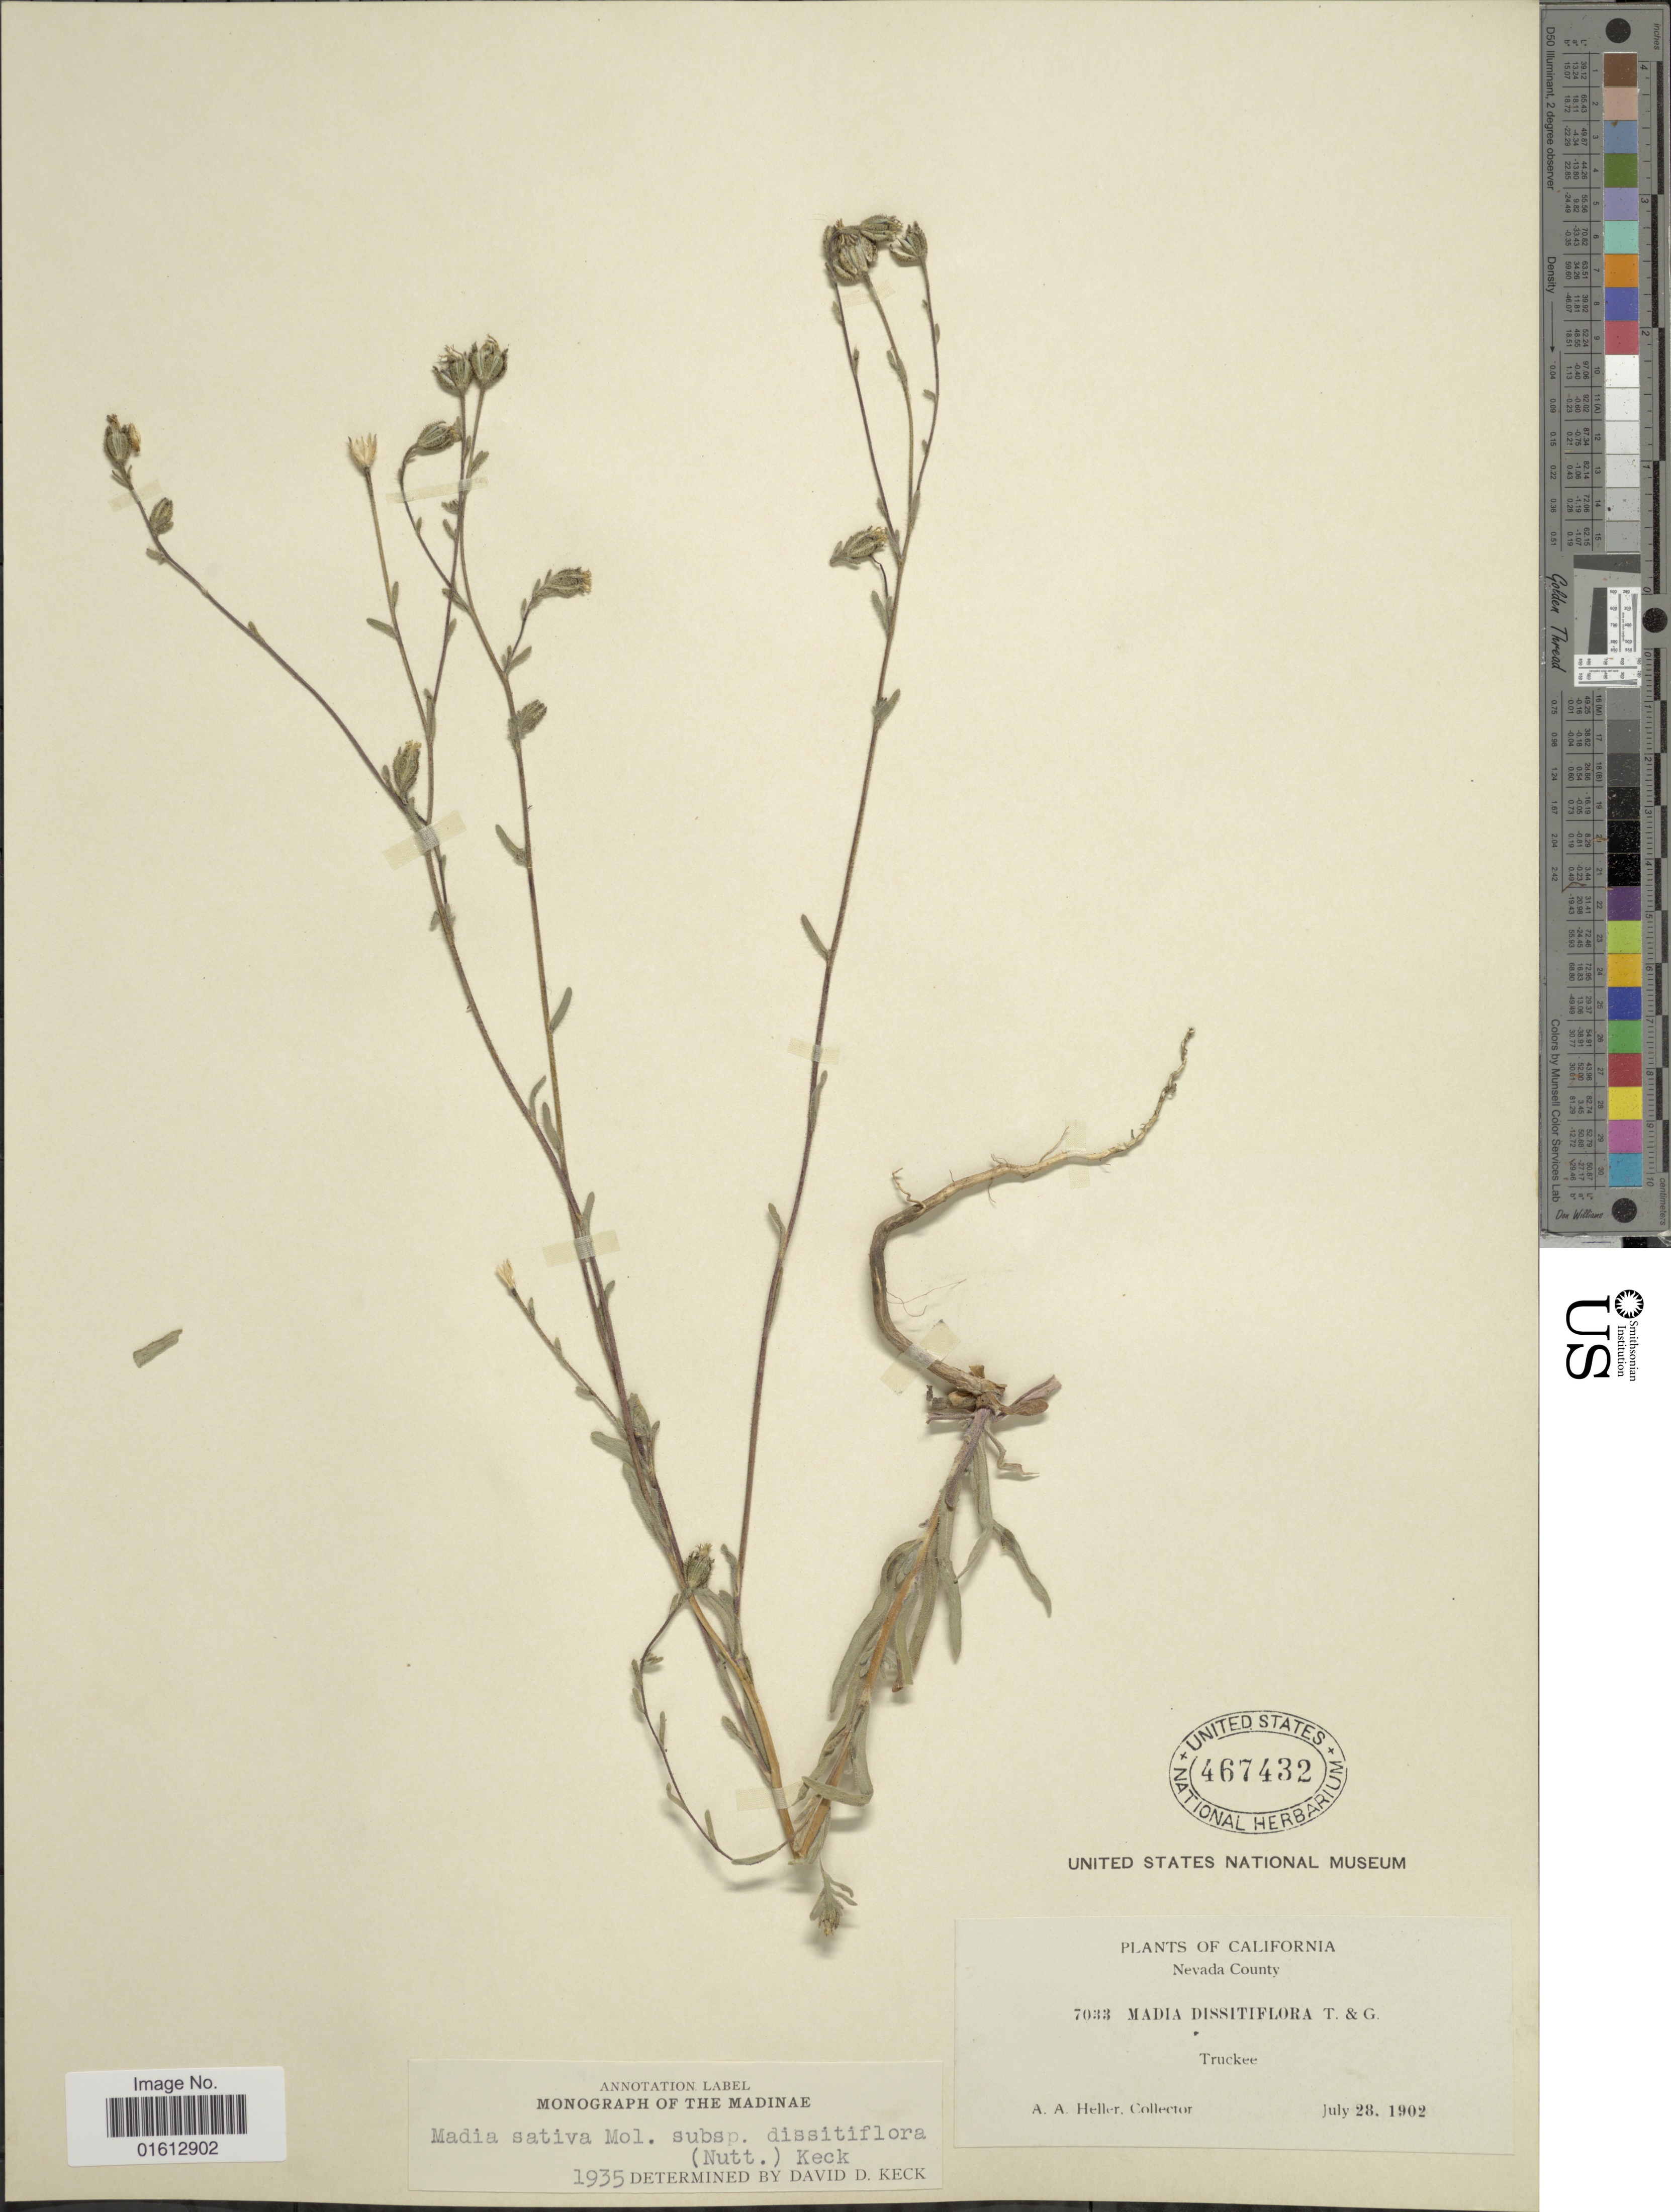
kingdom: Plantae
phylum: Tracheophyta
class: Magnoliopsida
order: Asterales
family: Asteraceae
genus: Madia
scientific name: Madia gracilis subsp. gracilis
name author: (Sm.) D.D. Keck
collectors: A. A. Heller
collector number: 7033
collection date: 1902-07-28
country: United States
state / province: California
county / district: Nevada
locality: California, Nevada County, Truckee.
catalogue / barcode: US 467432